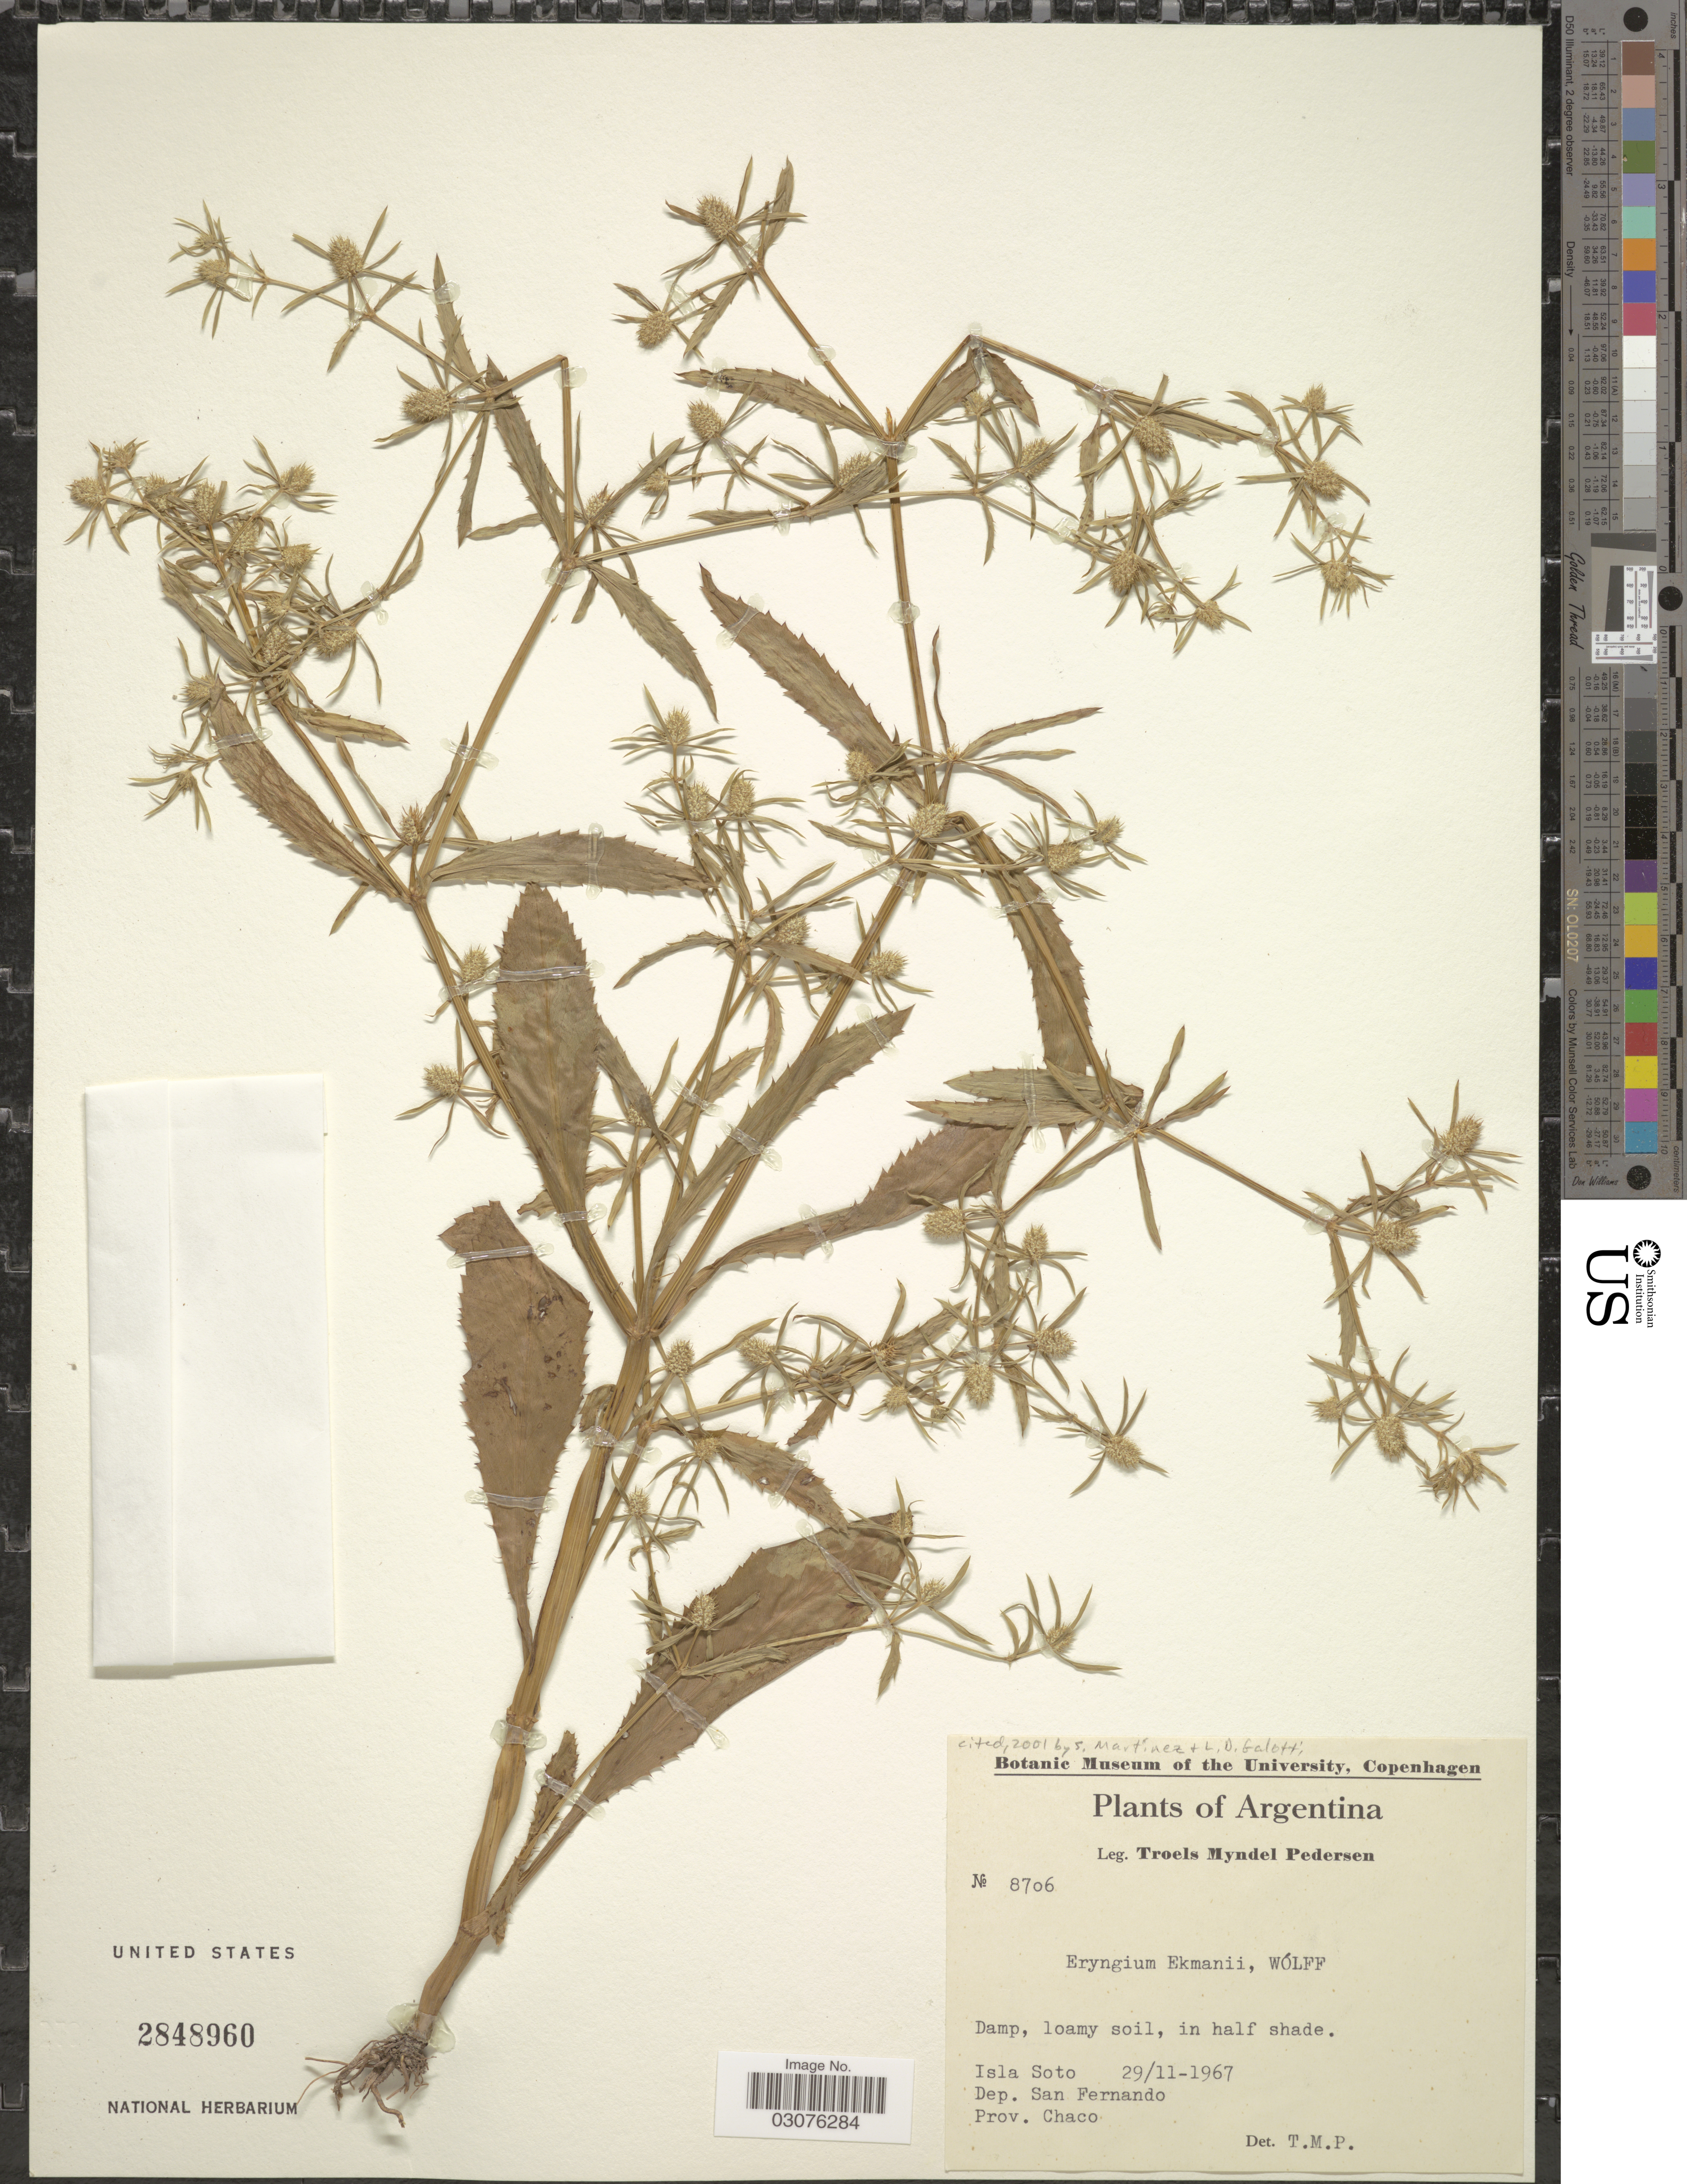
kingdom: Plantae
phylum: Tracheophyta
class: Magnoliopsida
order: Apiales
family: Apiaceae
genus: Eryngium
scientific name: Eryngium ekmanii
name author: H. Wolff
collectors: T. Pederson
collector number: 8706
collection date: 1967-11-29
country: Argentina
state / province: Chaco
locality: Isla Soto. Dep. San Fernando.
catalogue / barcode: US 2848960